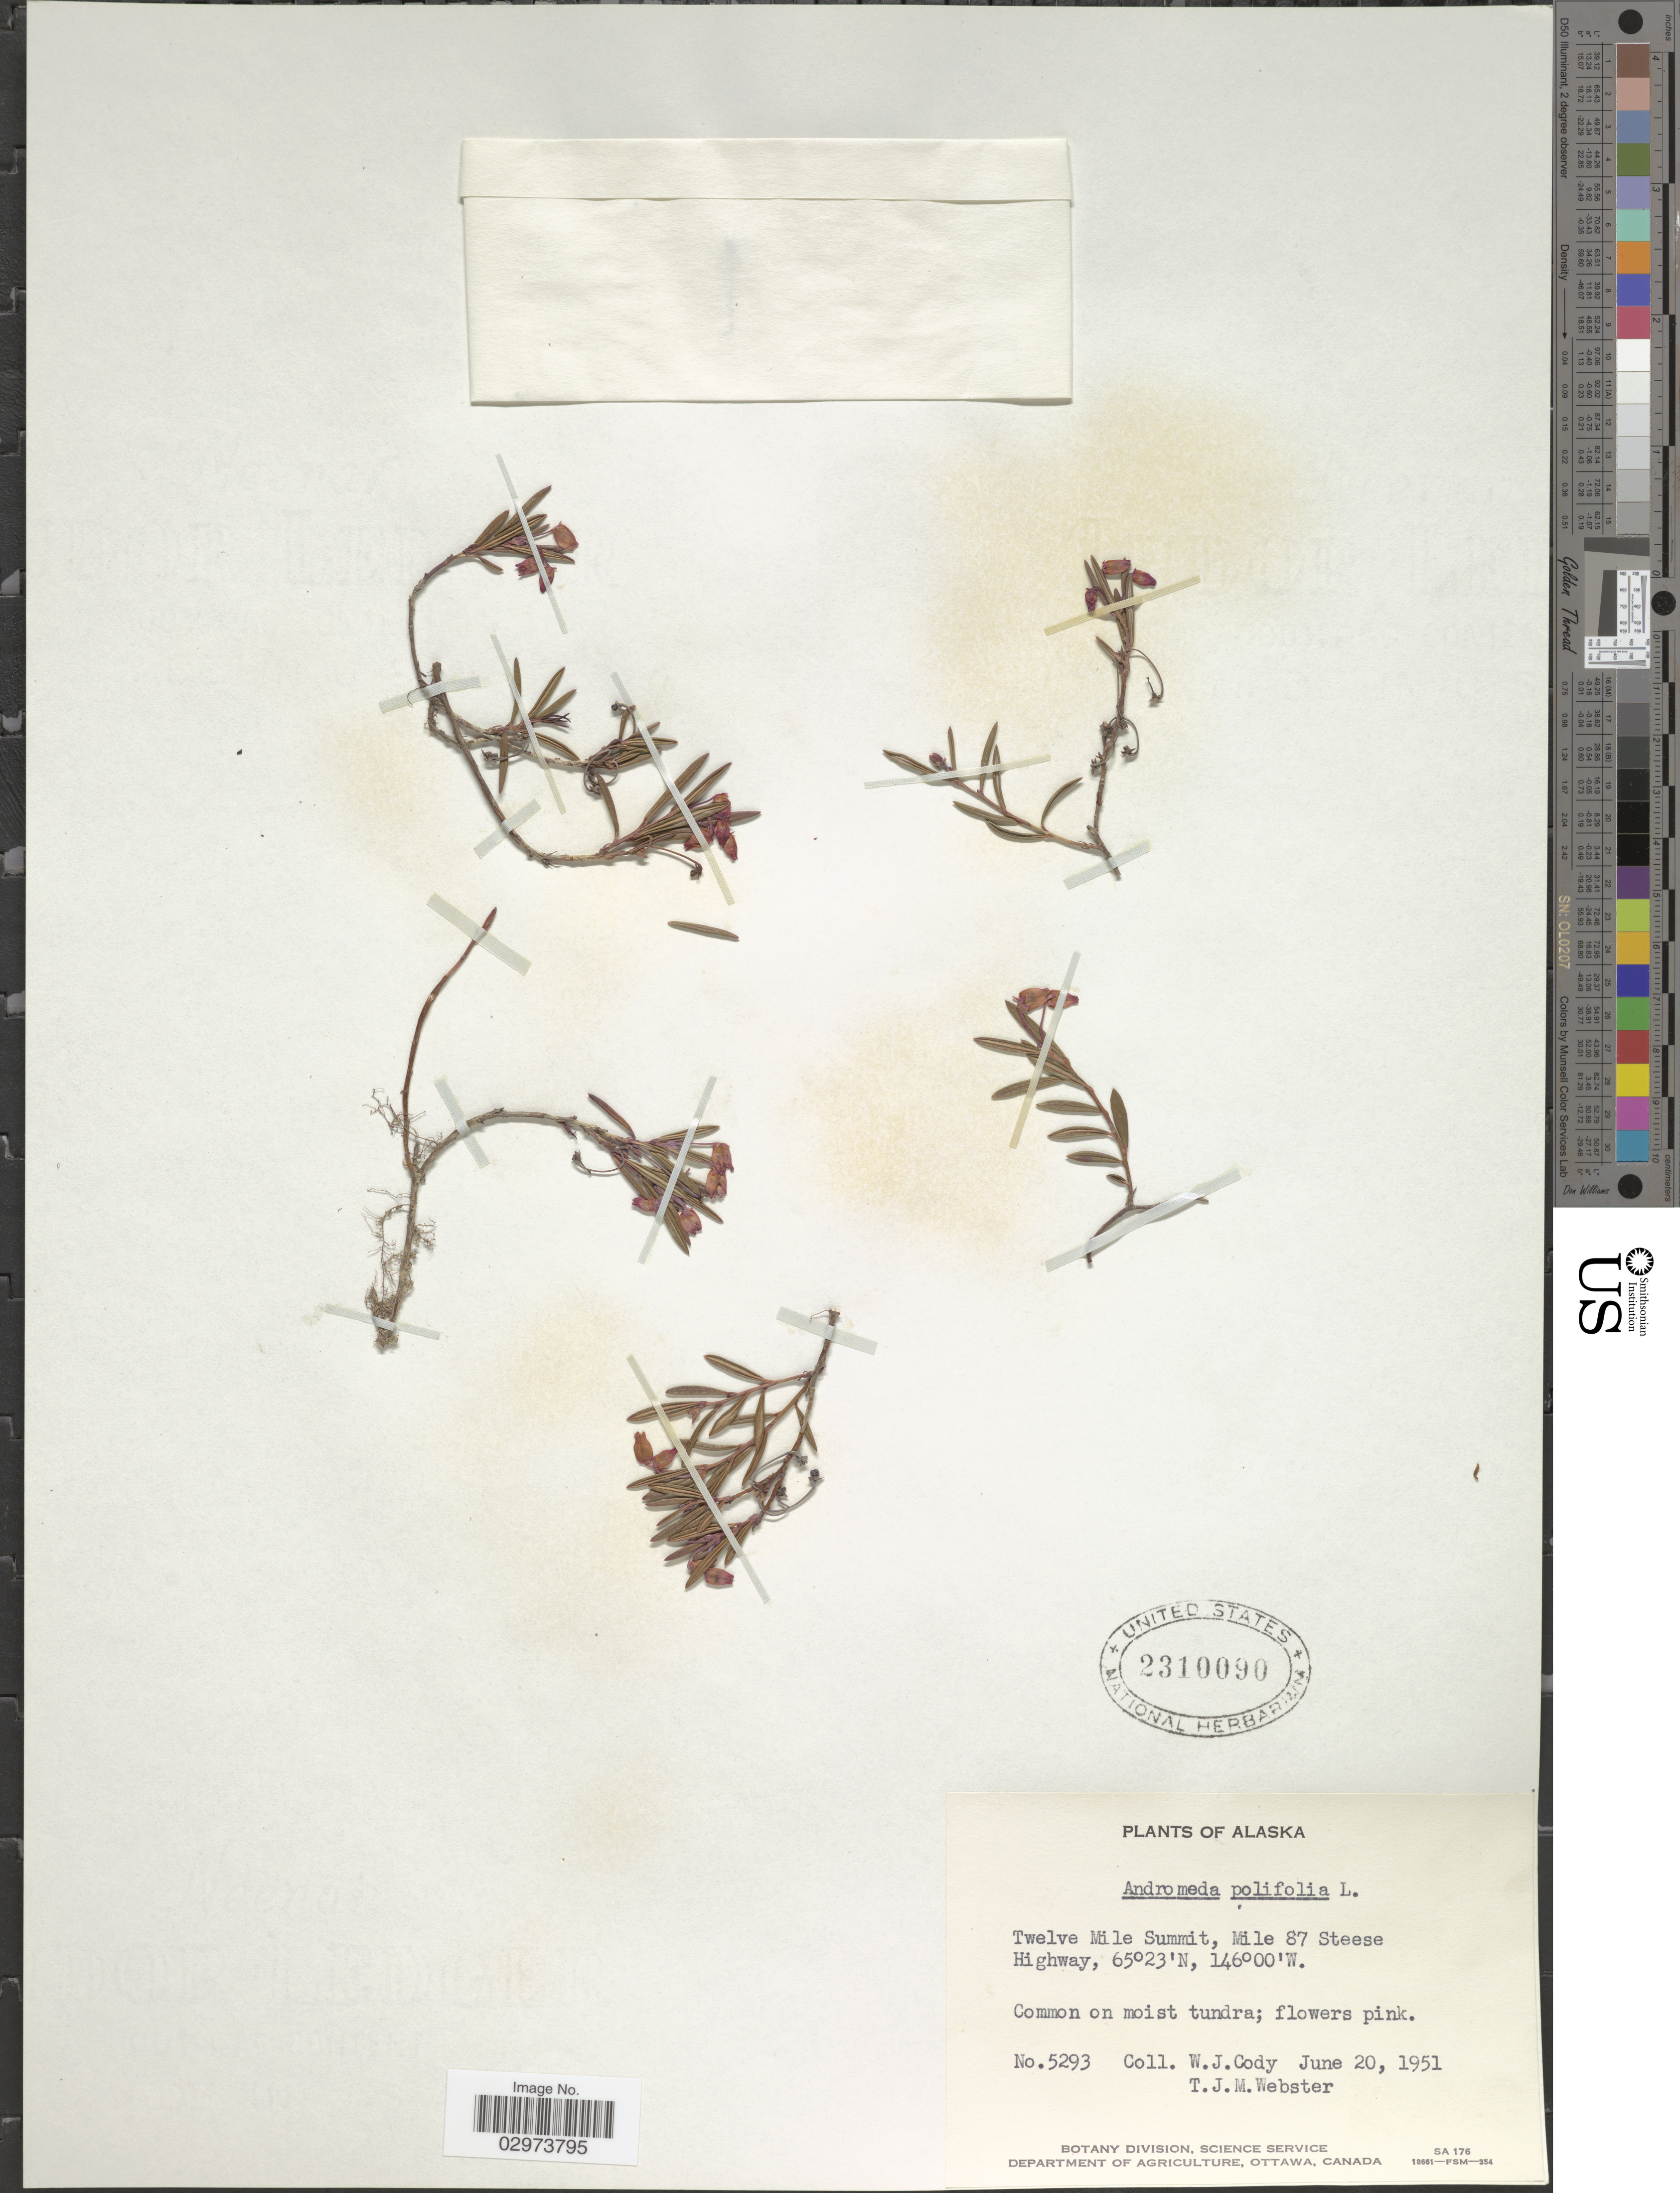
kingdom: Plantae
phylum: Tracheophyta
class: Magnoliopsida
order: Ericales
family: Ericaceae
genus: Andromeda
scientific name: Andromeda polifolia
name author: L.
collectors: W. Cody & T. J. Webster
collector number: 5293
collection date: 1951-06-20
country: United States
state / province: Alaska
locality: Twelve Mile Summit, Mile 87 Steese Highway.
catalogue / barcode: US 2310090